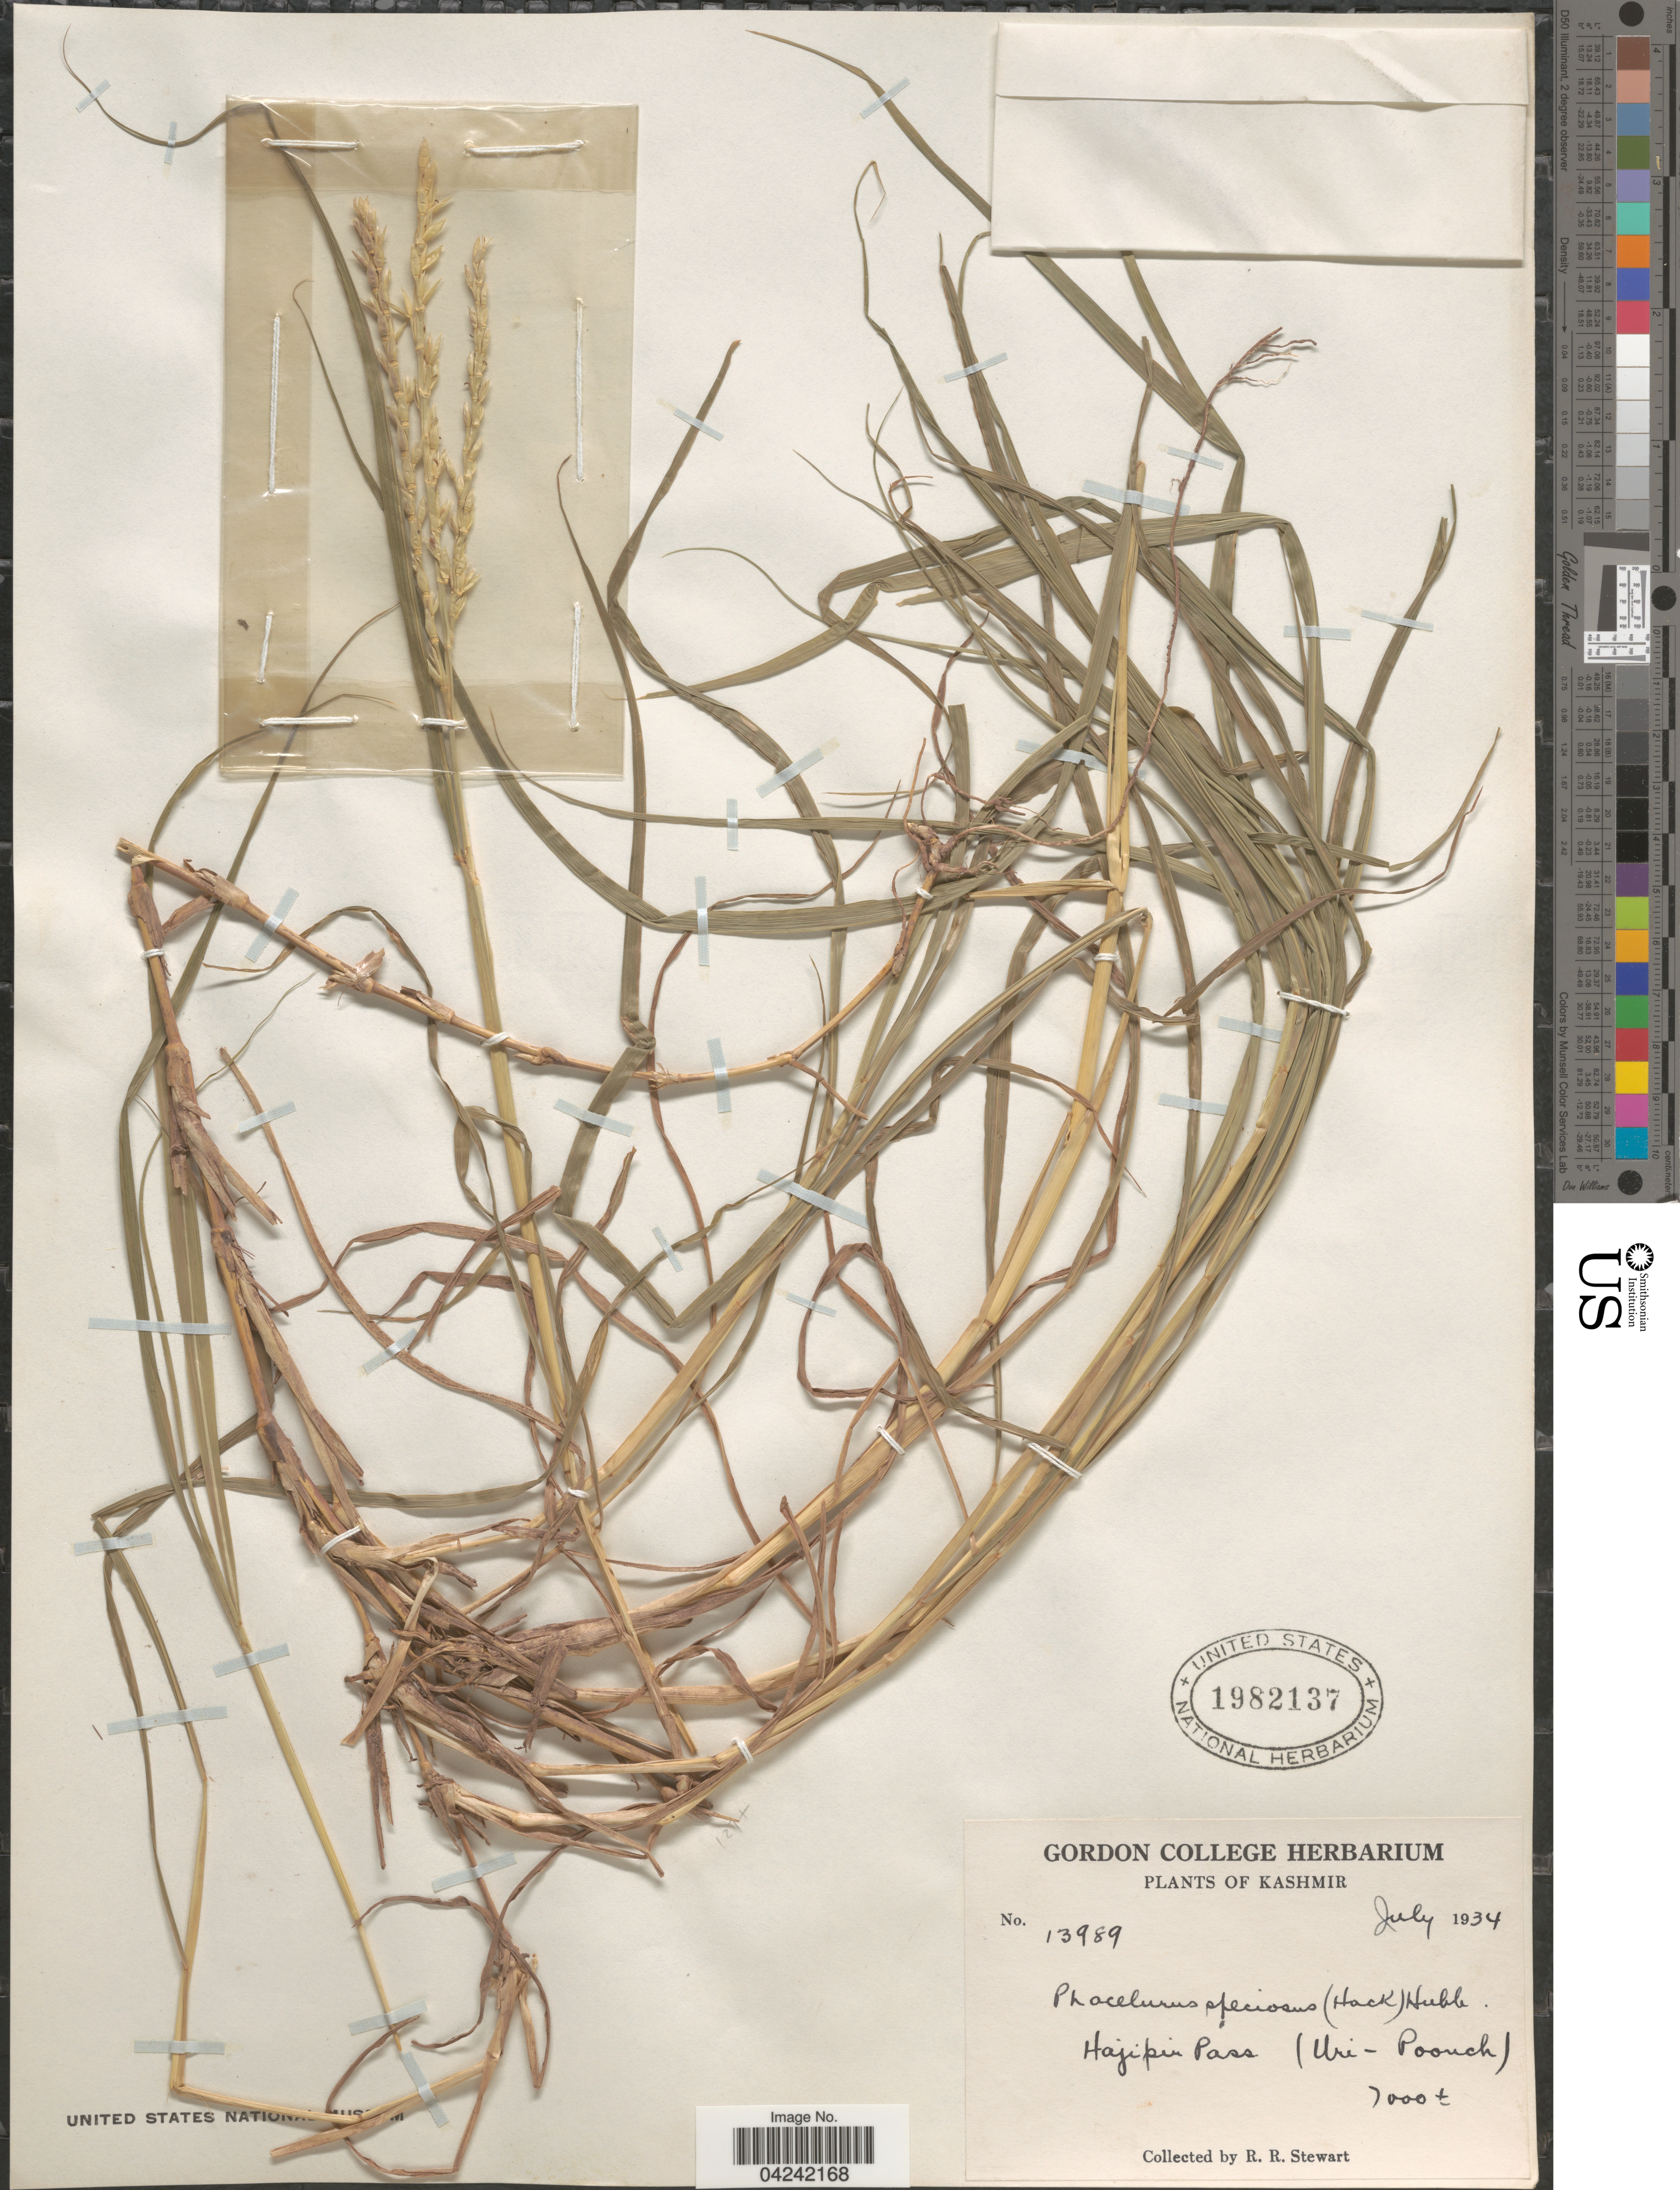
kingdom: Plantae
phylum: Tracheophyta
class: Liliopsida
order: Poales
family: Poaceae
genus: Phacelurus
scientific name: Phacelurus speciosus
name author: (Steud.) C. E. Hubb.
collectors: R. Stewart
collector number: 13989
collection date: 1934-07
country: India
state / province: Jammu and Kashmir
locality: Kashmir. Hajipir Pass (Uri-Poonch).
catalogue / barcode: US 1982137